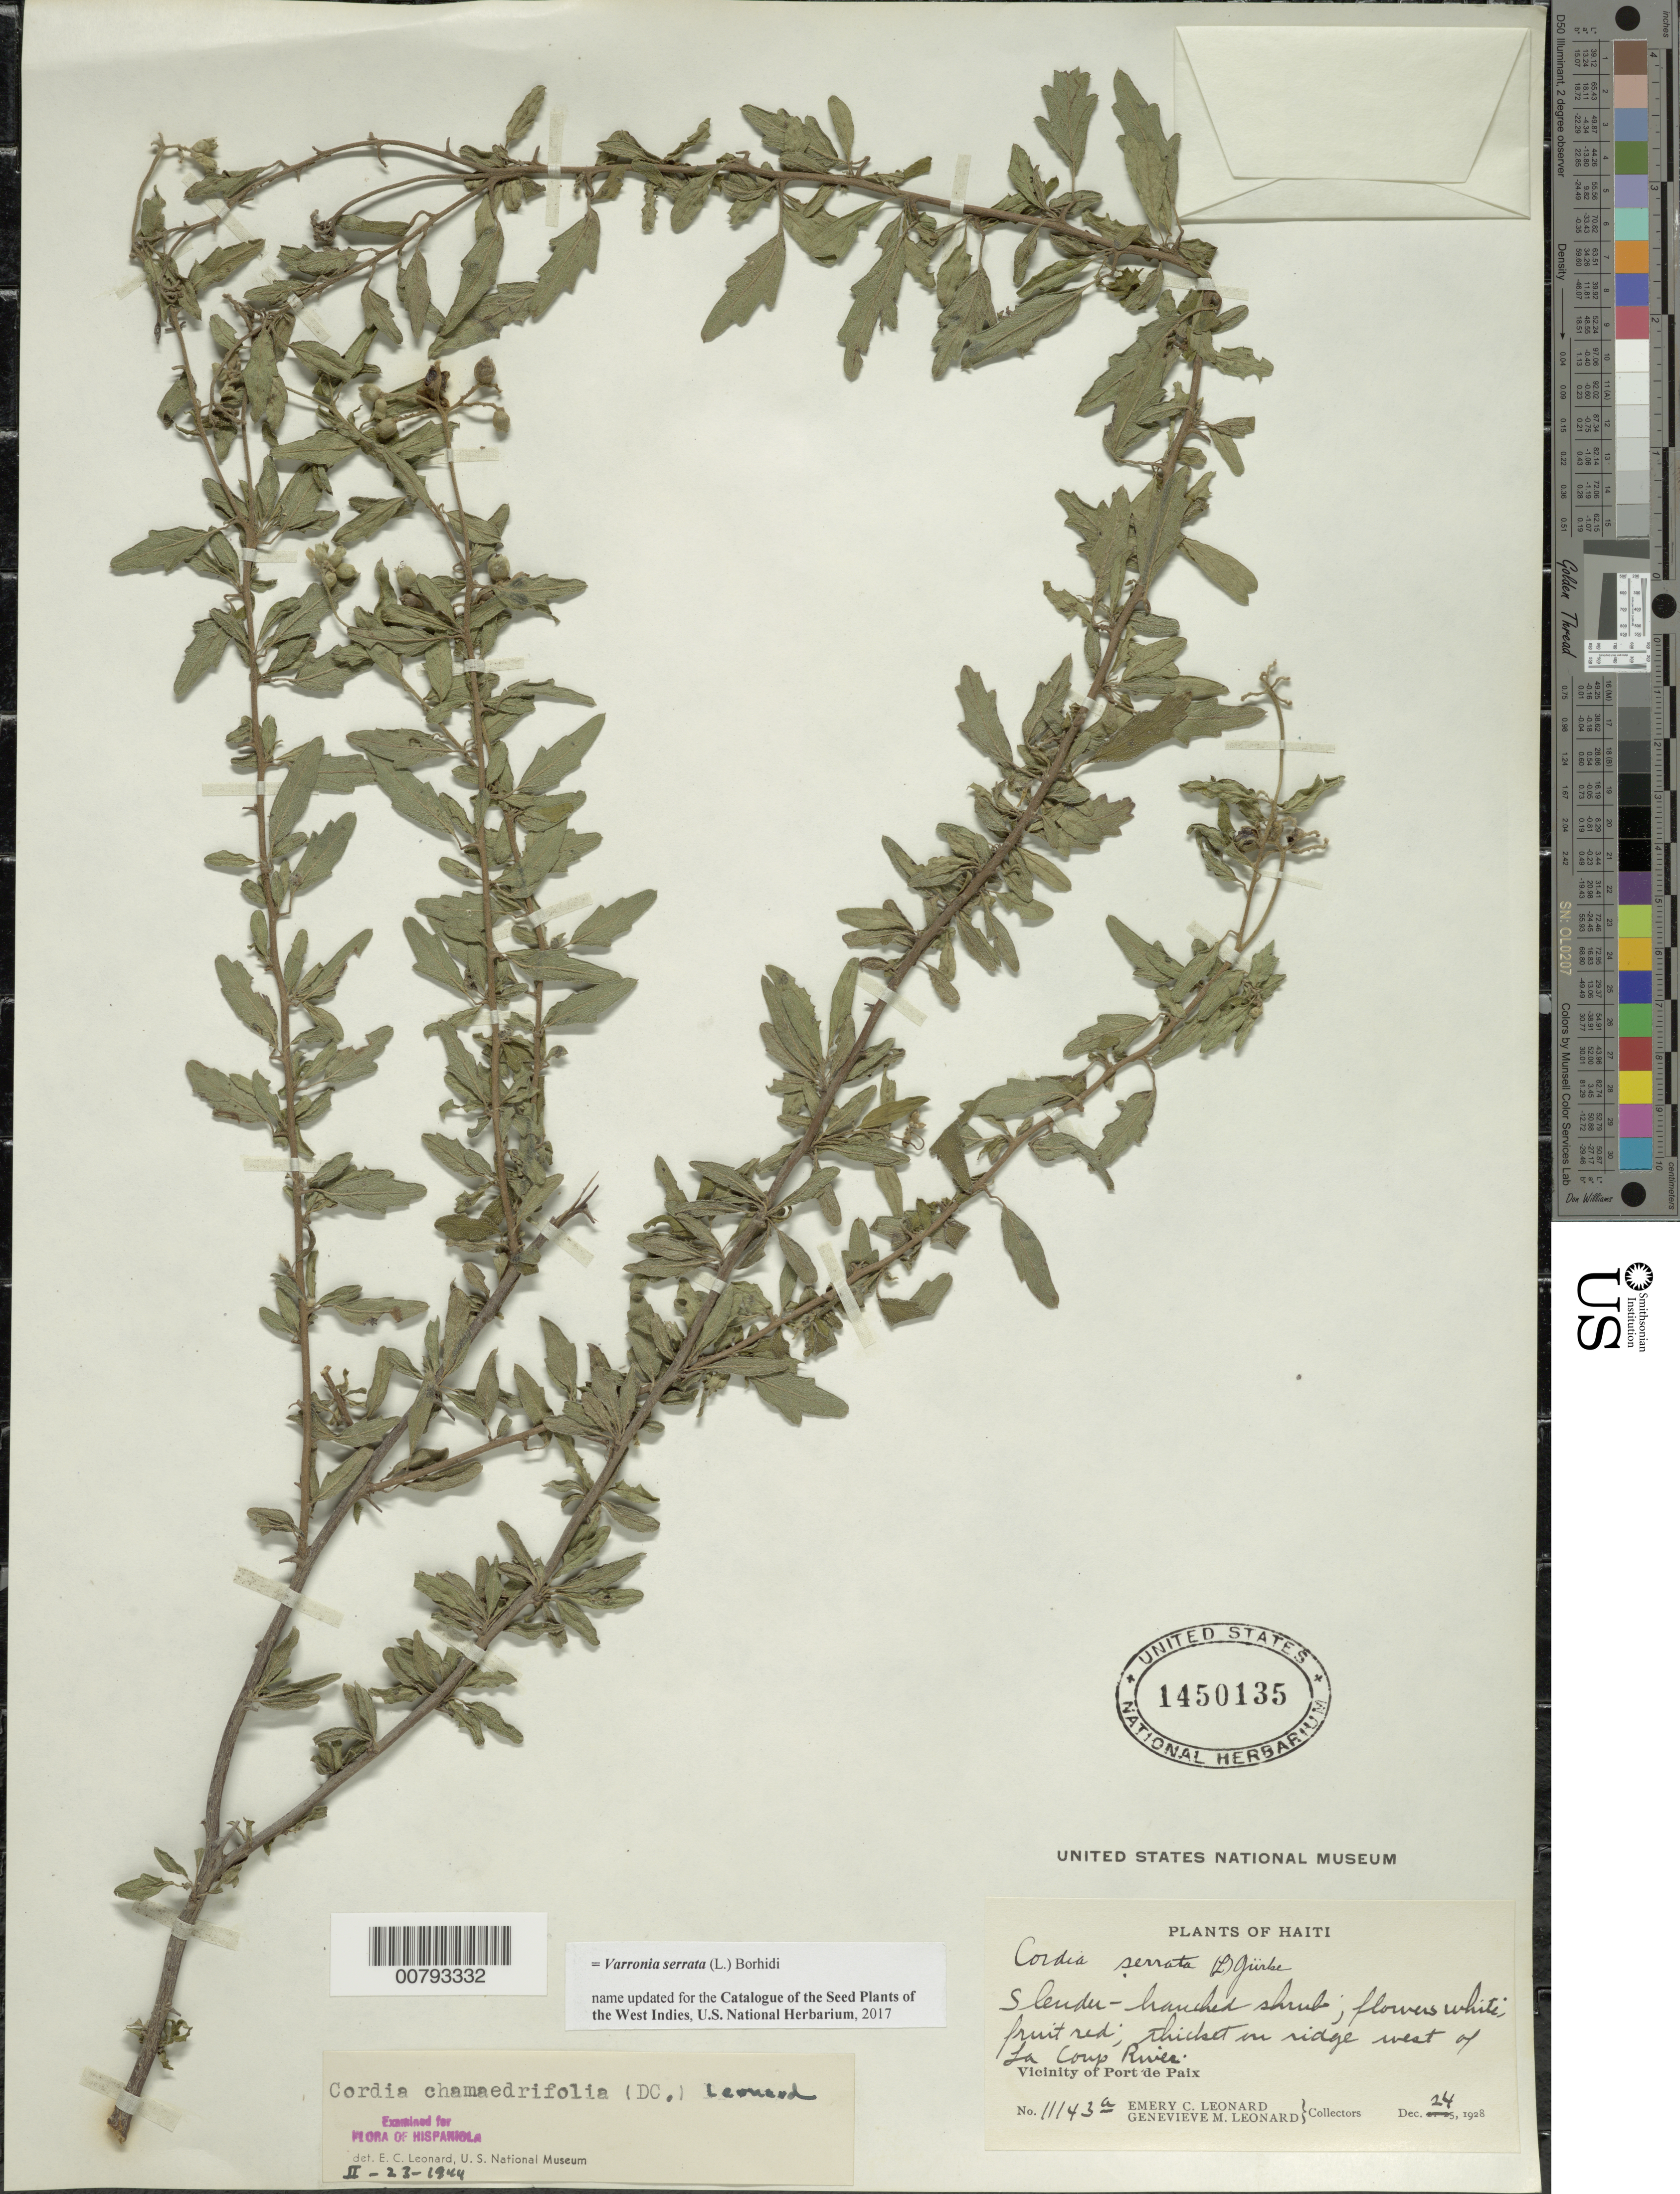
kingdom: Plantae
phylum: Tracheophyta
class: Magnoliopsida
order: Boraginales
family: Cordiaceae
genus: Varronia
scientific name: Varronia serrata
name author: (L.) Borhidi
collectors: E. C. Leonard & G. M. Leonard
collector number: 11143a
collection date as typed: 24 Dec 1928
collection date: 1928-12-24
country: Haiti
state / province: Nord-Óuest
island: Hispaniola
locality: Vicinity of Port de Paix, ridge west of La Camp River.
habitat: Thicket on ridge.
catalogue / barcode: US 1450135